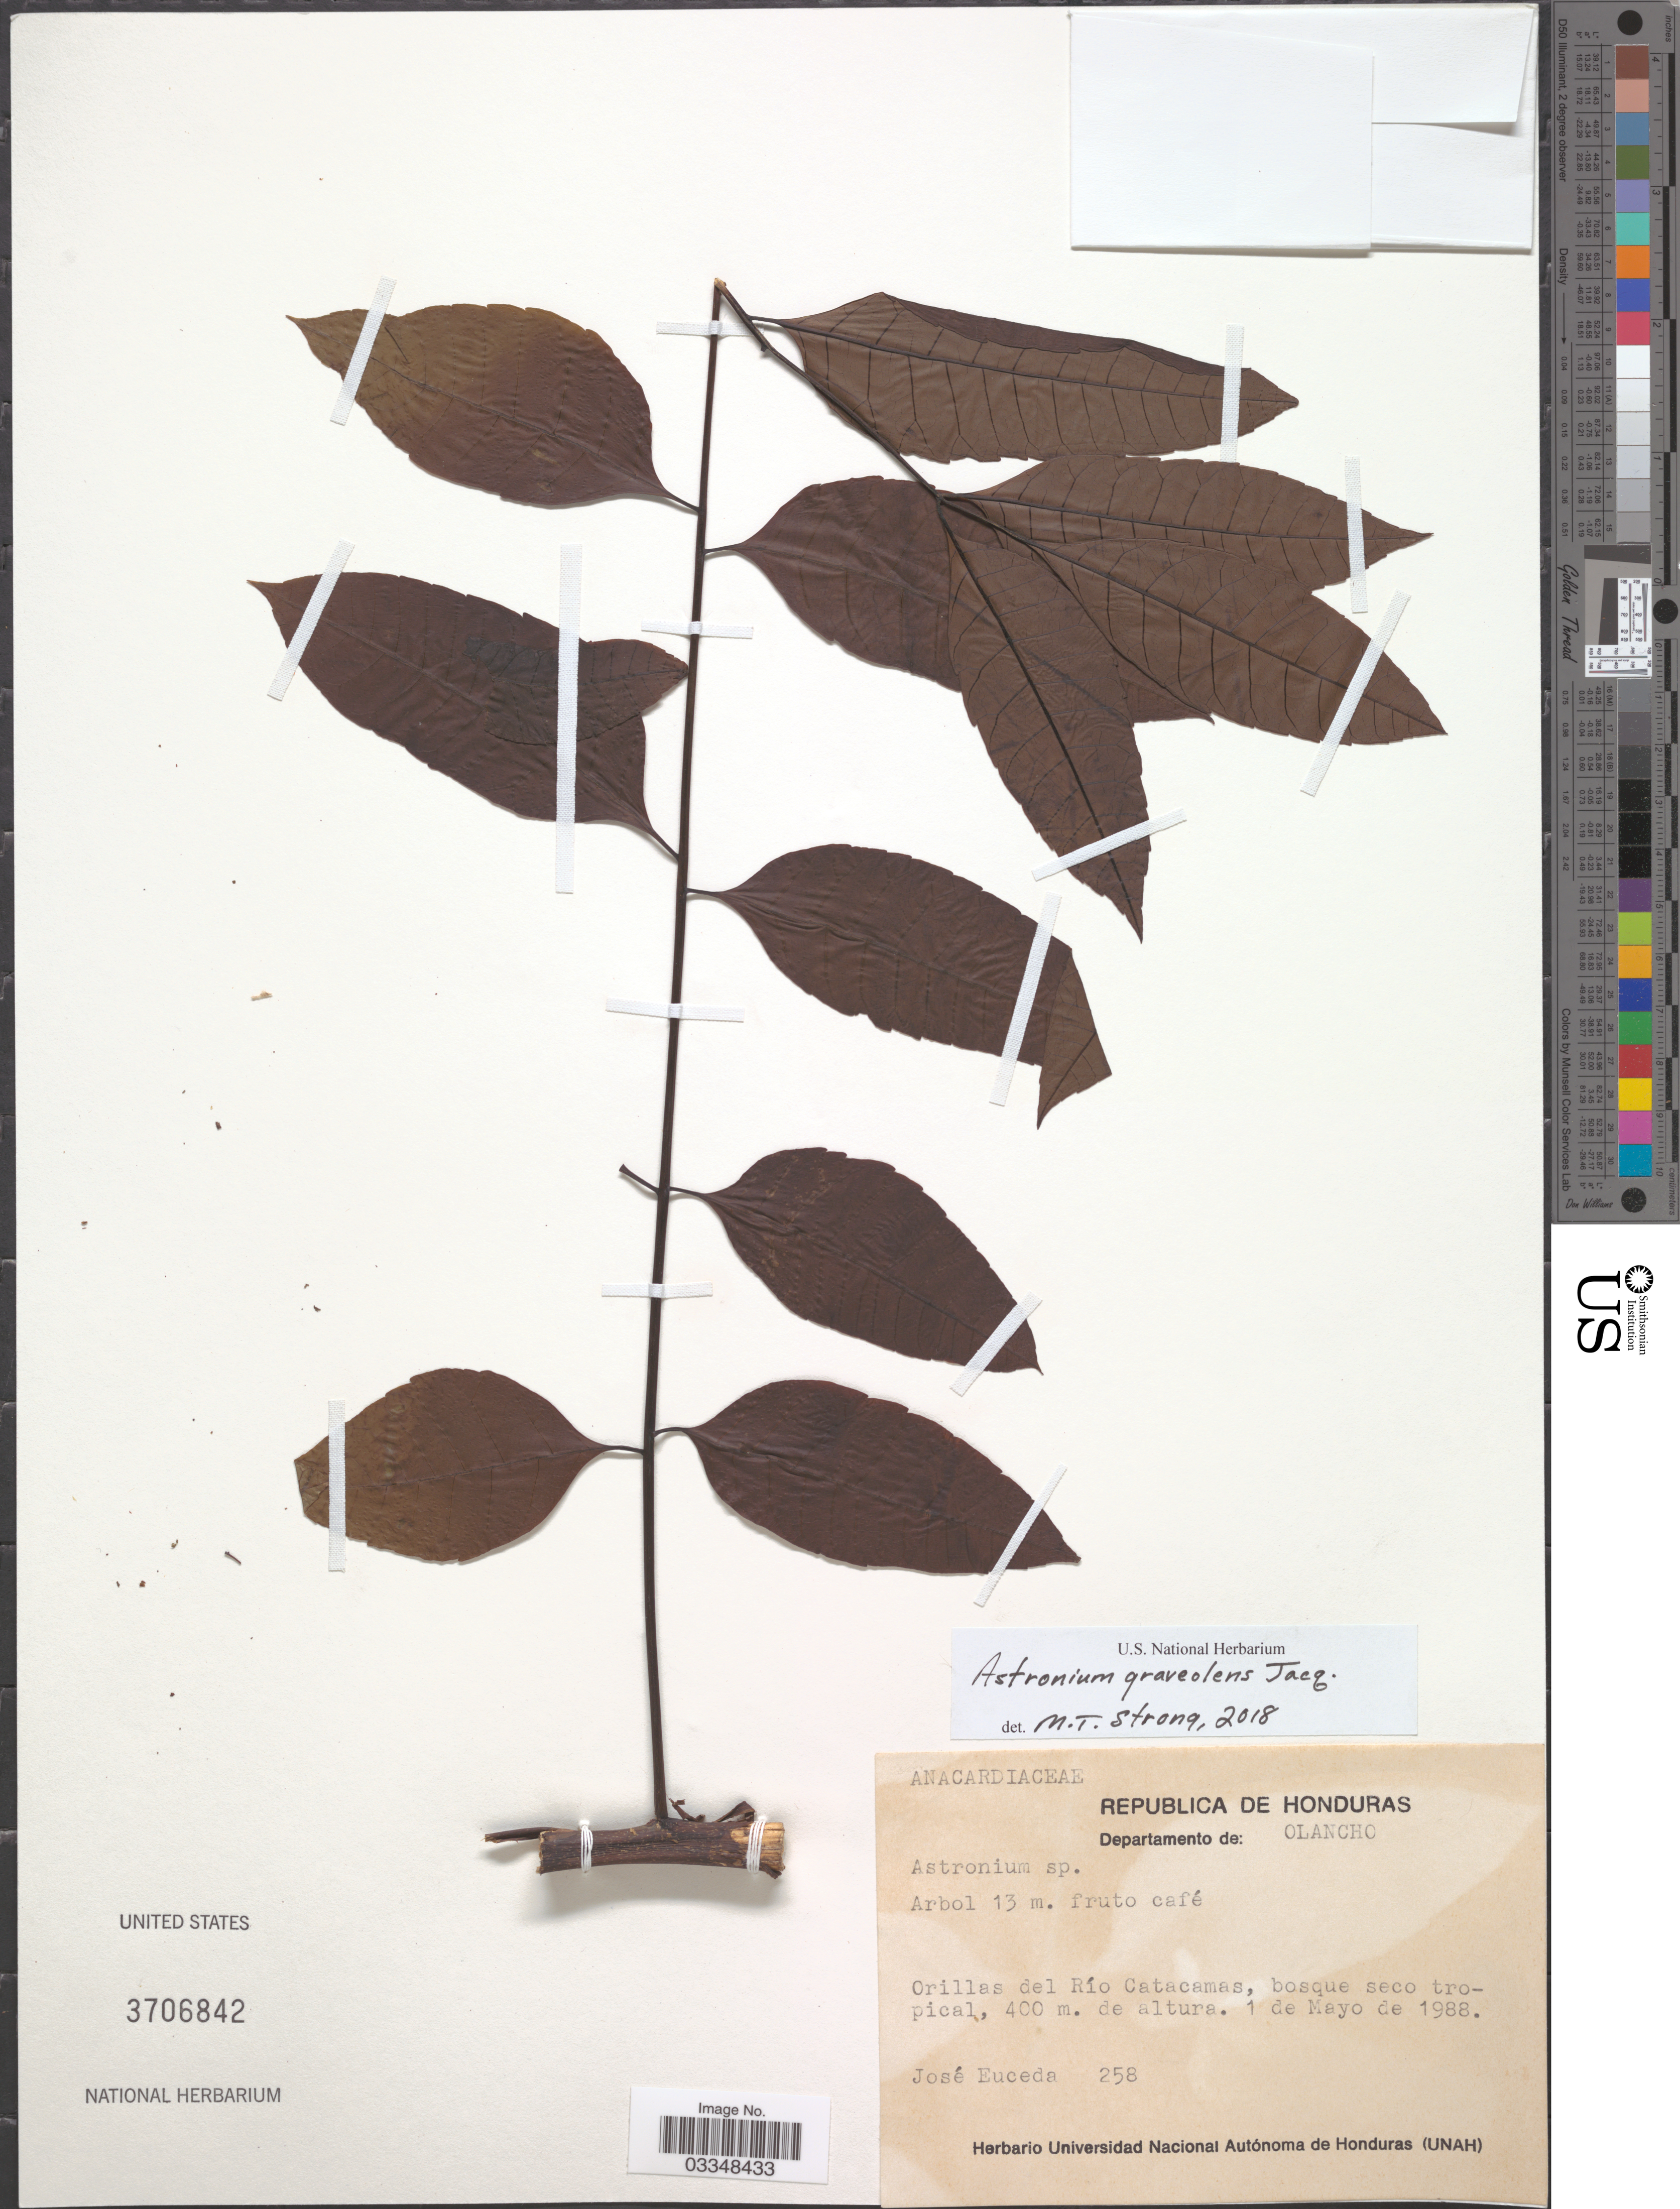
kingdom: Plantae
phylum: Tracheophyta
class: Magnoliopsida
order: Sapindales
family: Anacardiaceae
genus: Astronium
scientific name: Astronium graveolens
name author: Jacq.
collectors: J. Euceda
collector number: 258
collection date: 1988-05-01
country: Honduras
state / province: Olancho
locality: Departamento de: Olancho. Orillas del Río Catacamas.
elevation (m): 400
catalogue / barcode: US 3706842